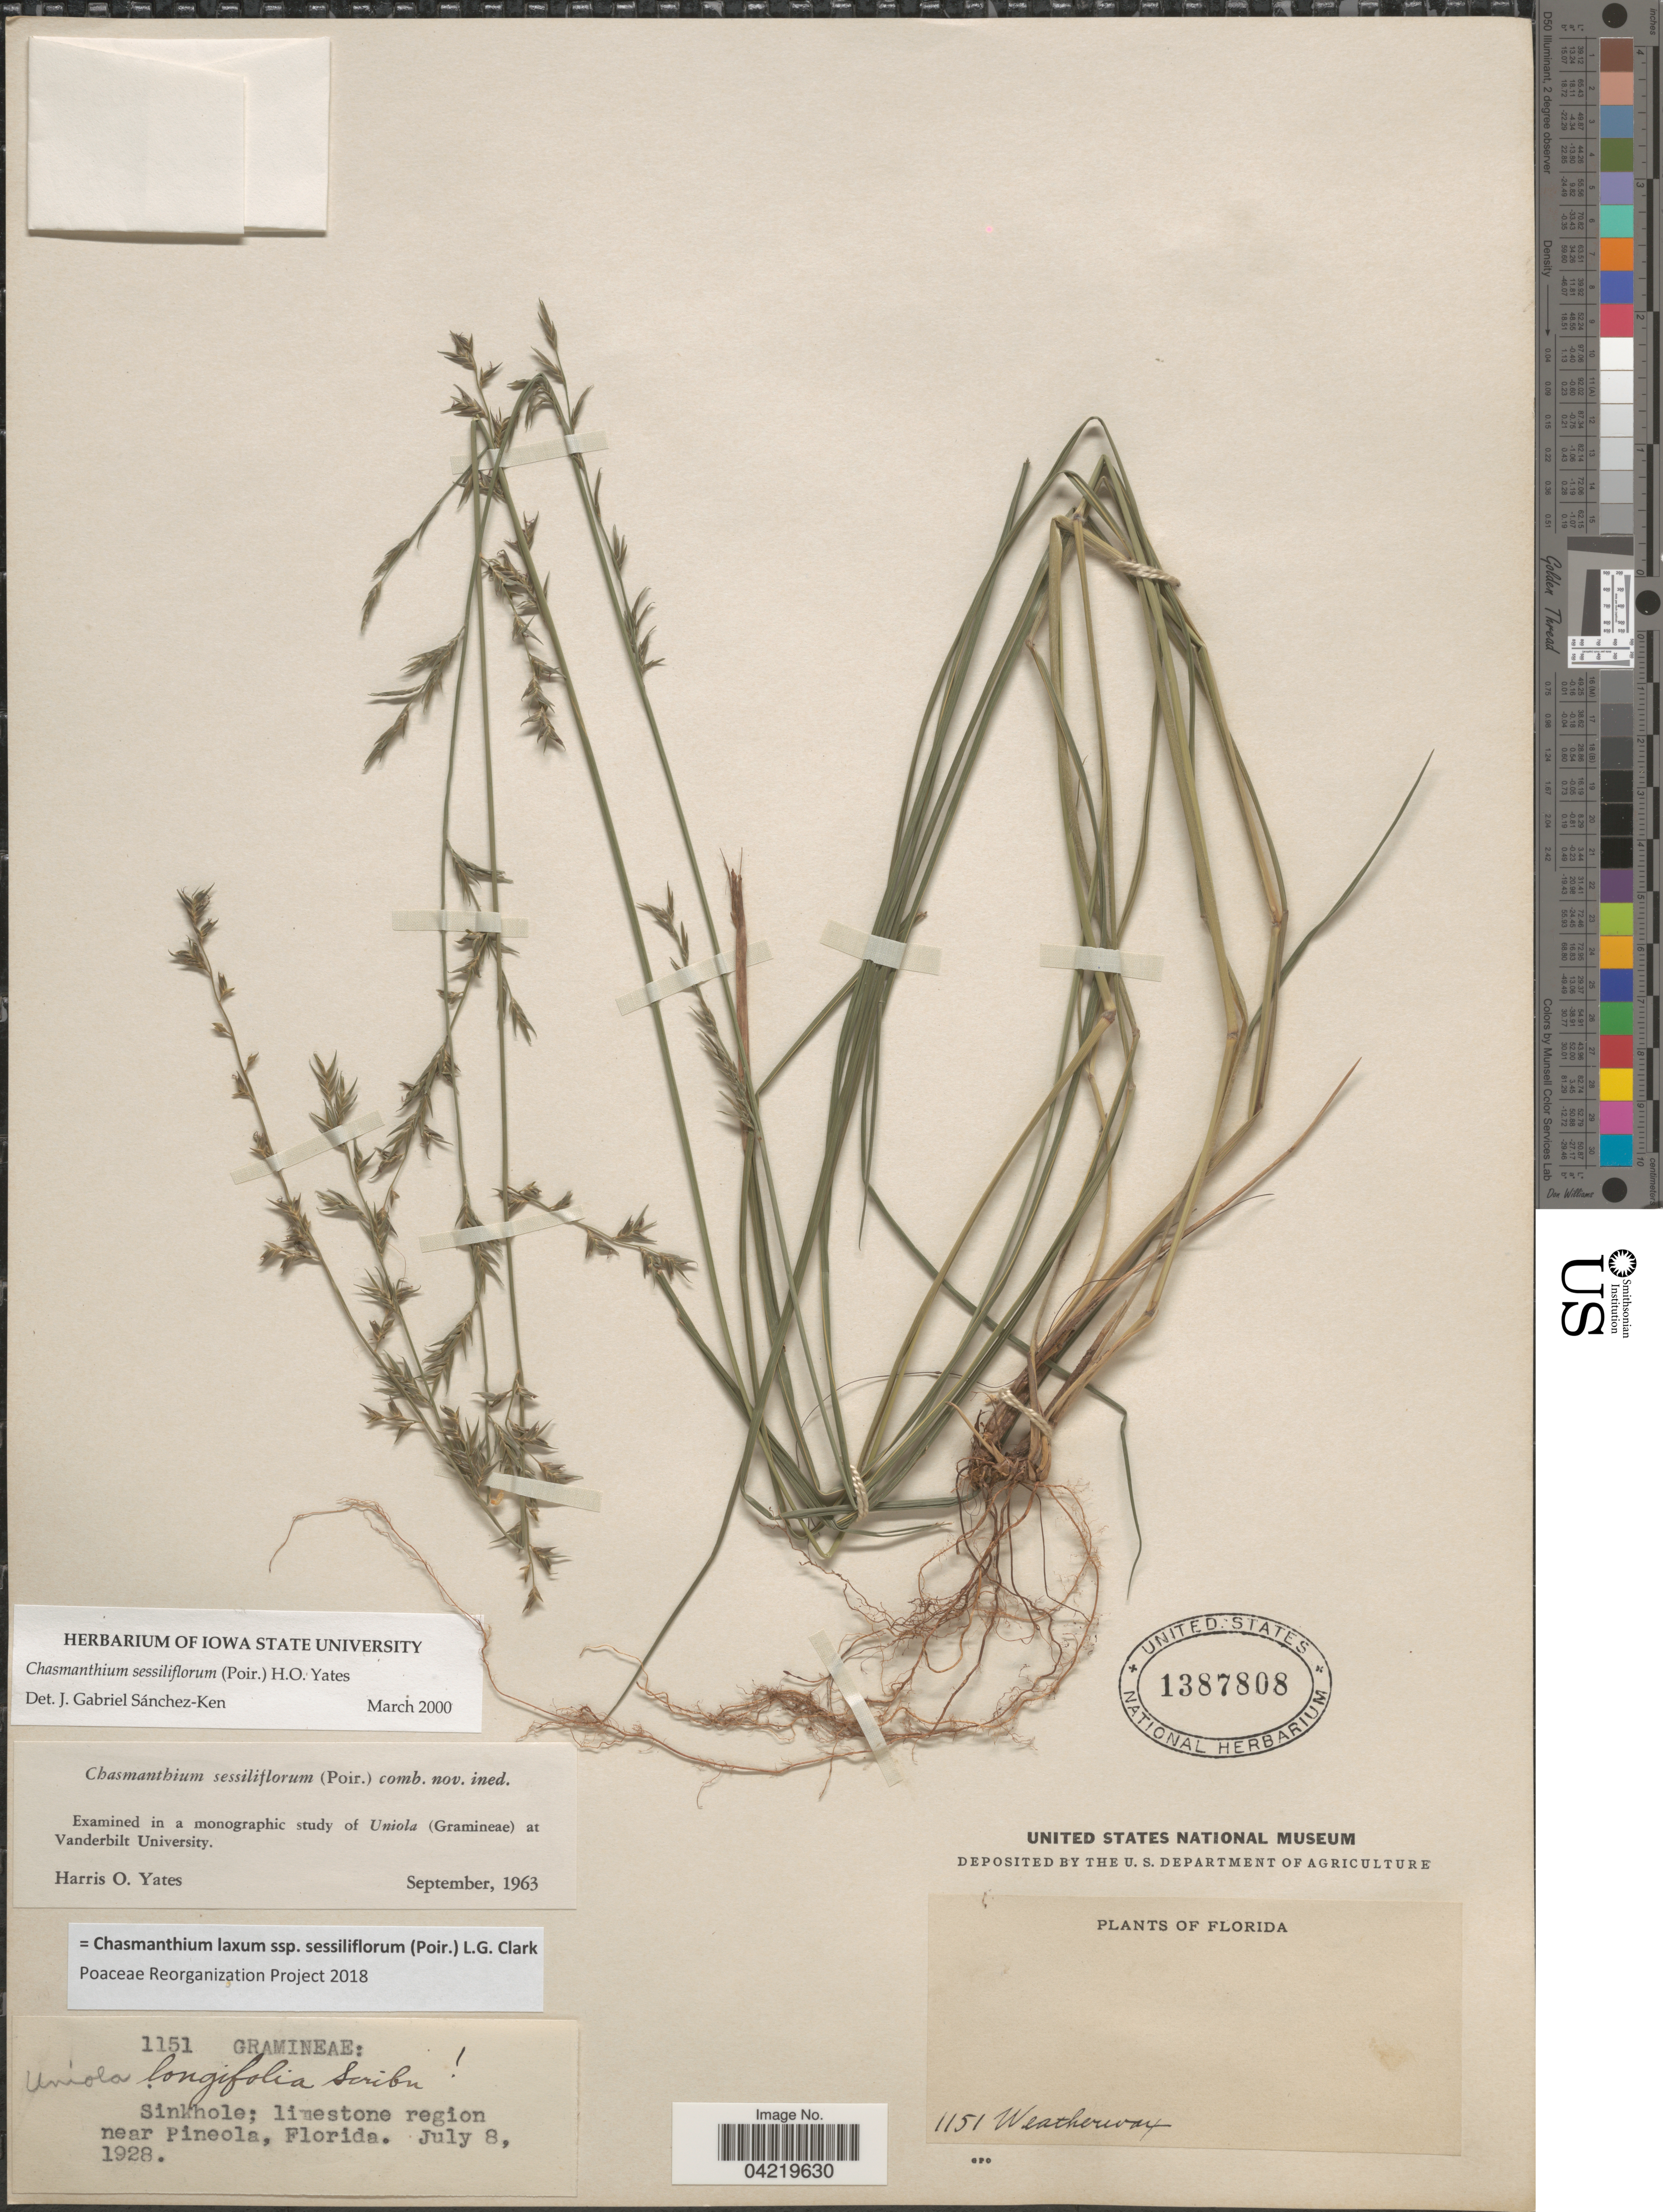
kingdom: Plantae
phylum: Tracheophyta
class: Liliopsida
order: Poales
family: Poaceae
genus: Chasmanthium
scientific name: Chasmanthium laxum subsp. sessiliflorum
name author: (L.) H.O. Yates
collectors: -. Weatherwax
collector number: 1151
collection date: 1928-07-08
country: United States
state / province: Florida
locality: Sinkhole; limestone region near Pineola.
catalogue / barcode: US 1387808